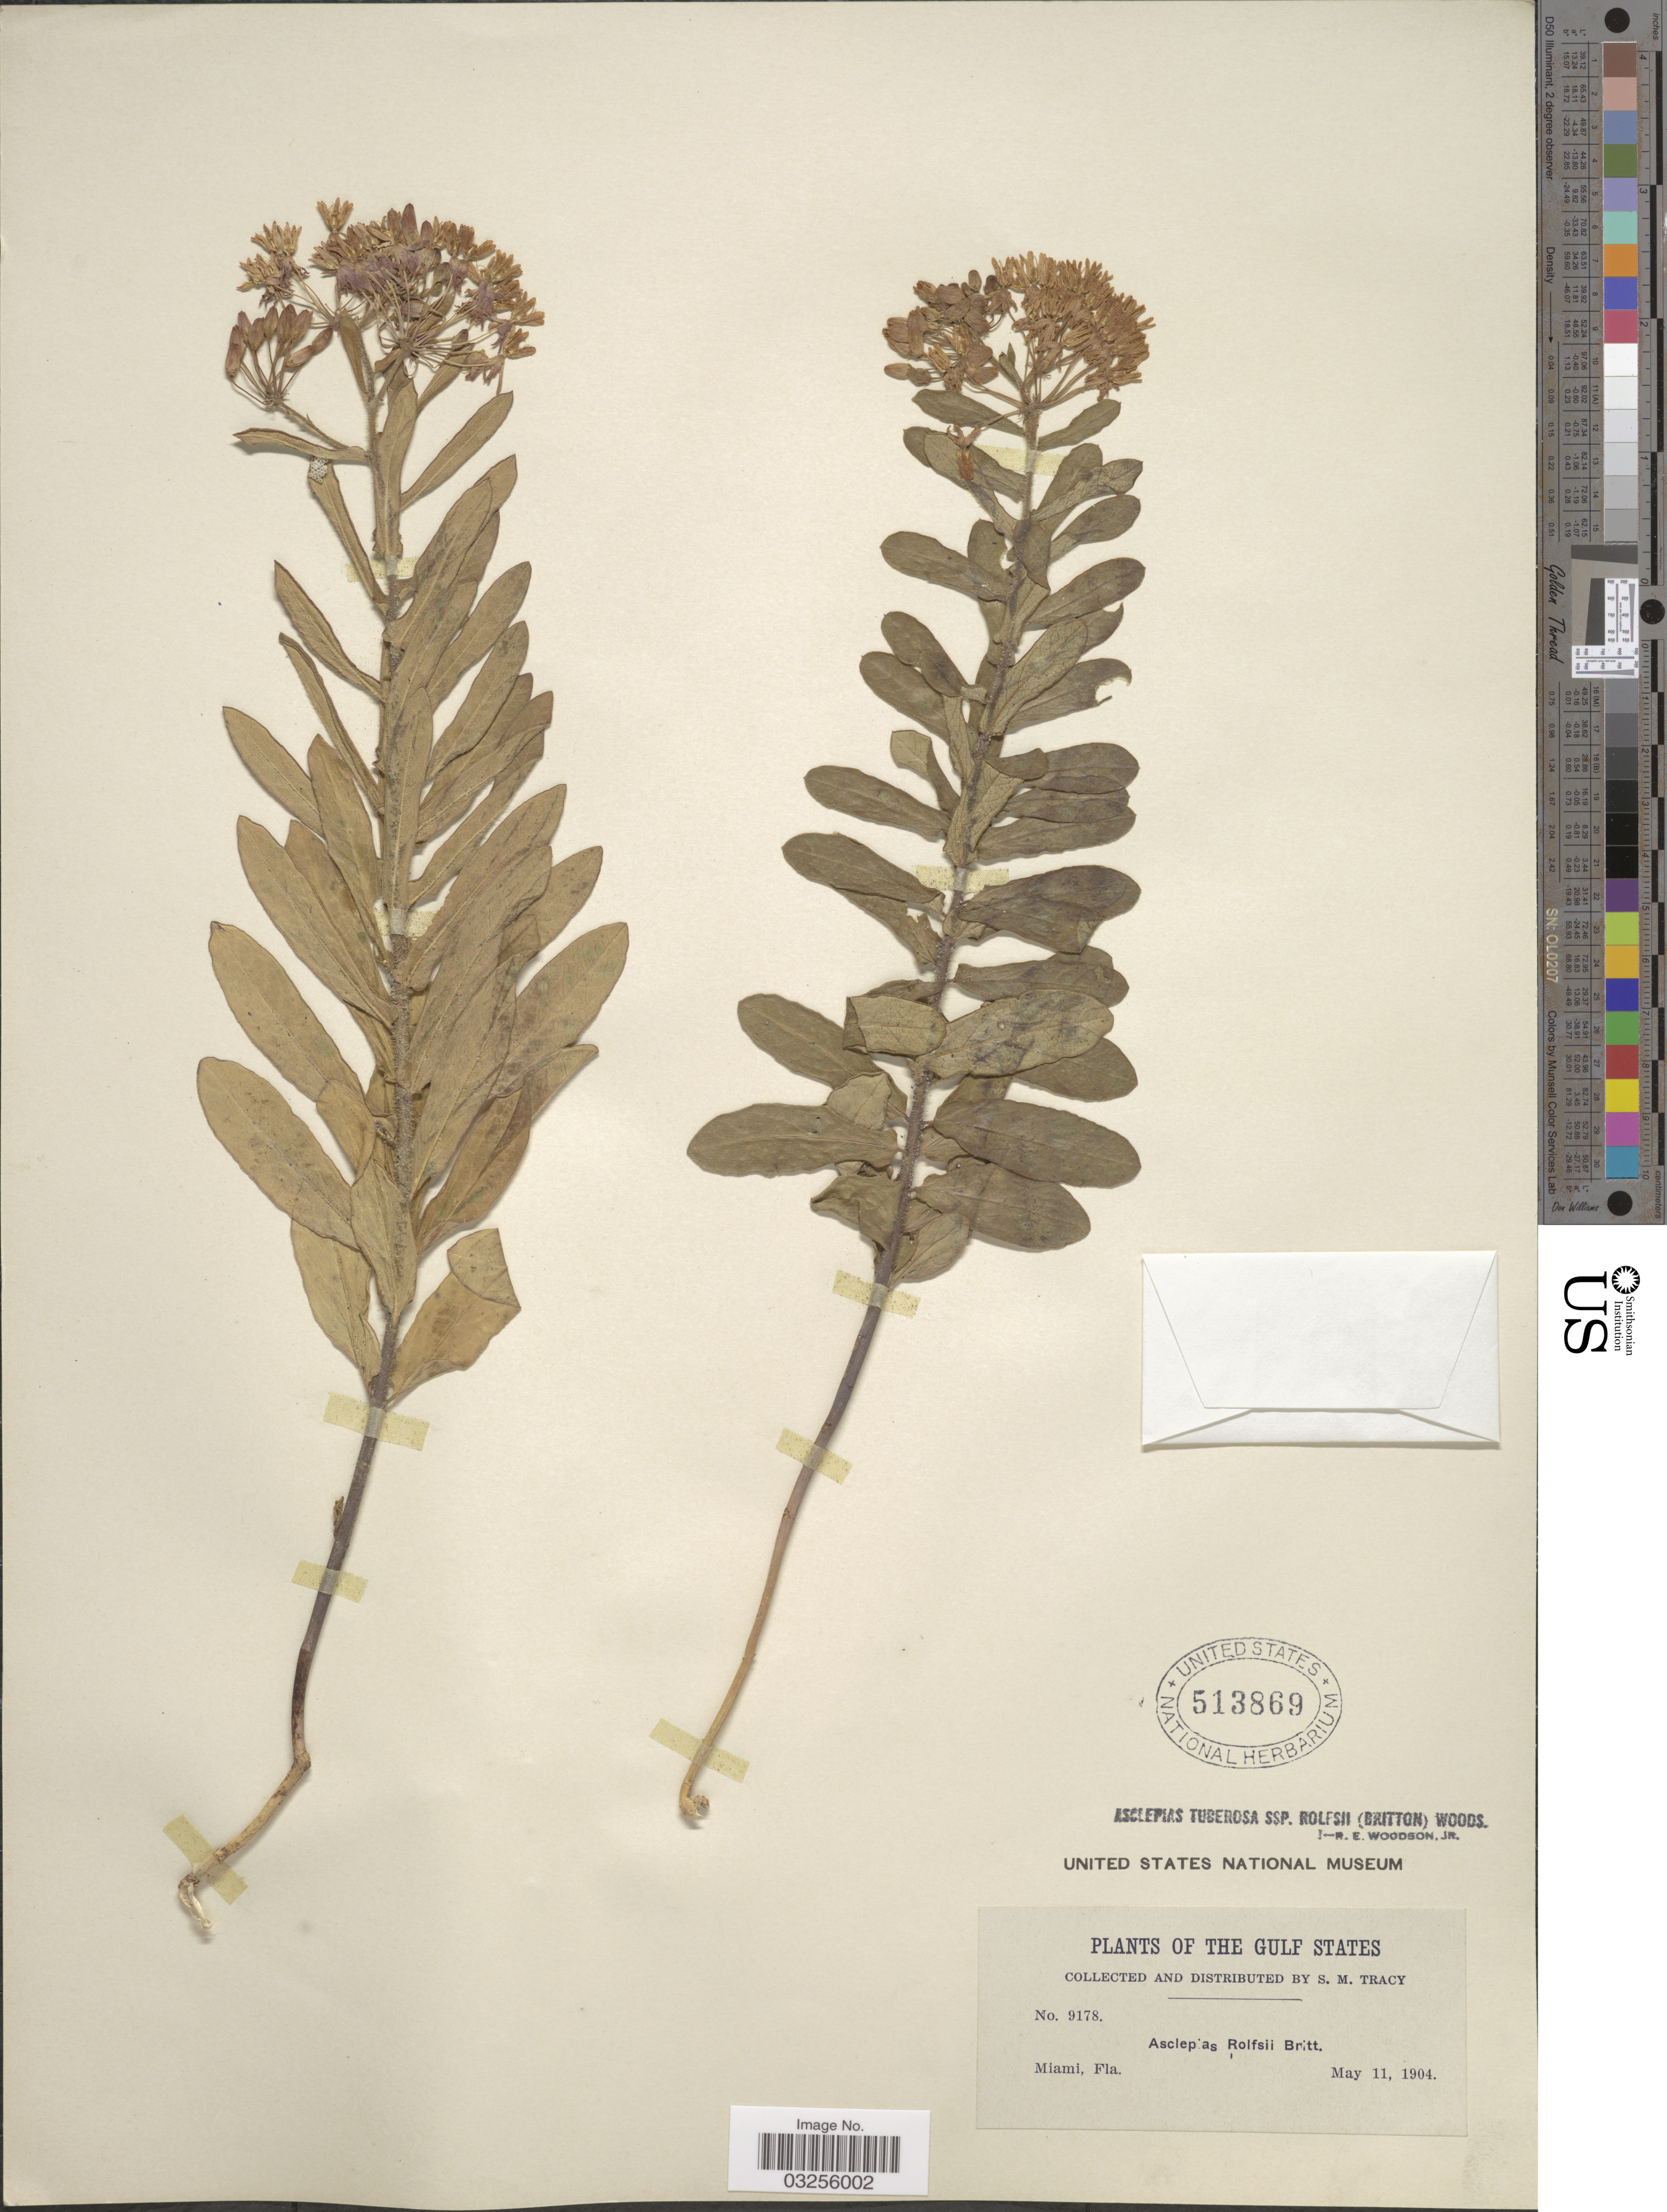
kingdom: Plantae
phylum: Tracheophyta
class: Magnoliopsida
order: Gentianales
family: Apocynaceae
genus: Asclepias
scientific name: Asclepias tuberosa var. rolfsii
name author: ( ex Vail) Shinners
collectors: S. M. Tracy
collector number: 9178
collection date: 1904-05-11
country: United States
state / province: Florida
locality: The Gulf States. Miami, Fla.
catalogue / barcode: US 513869